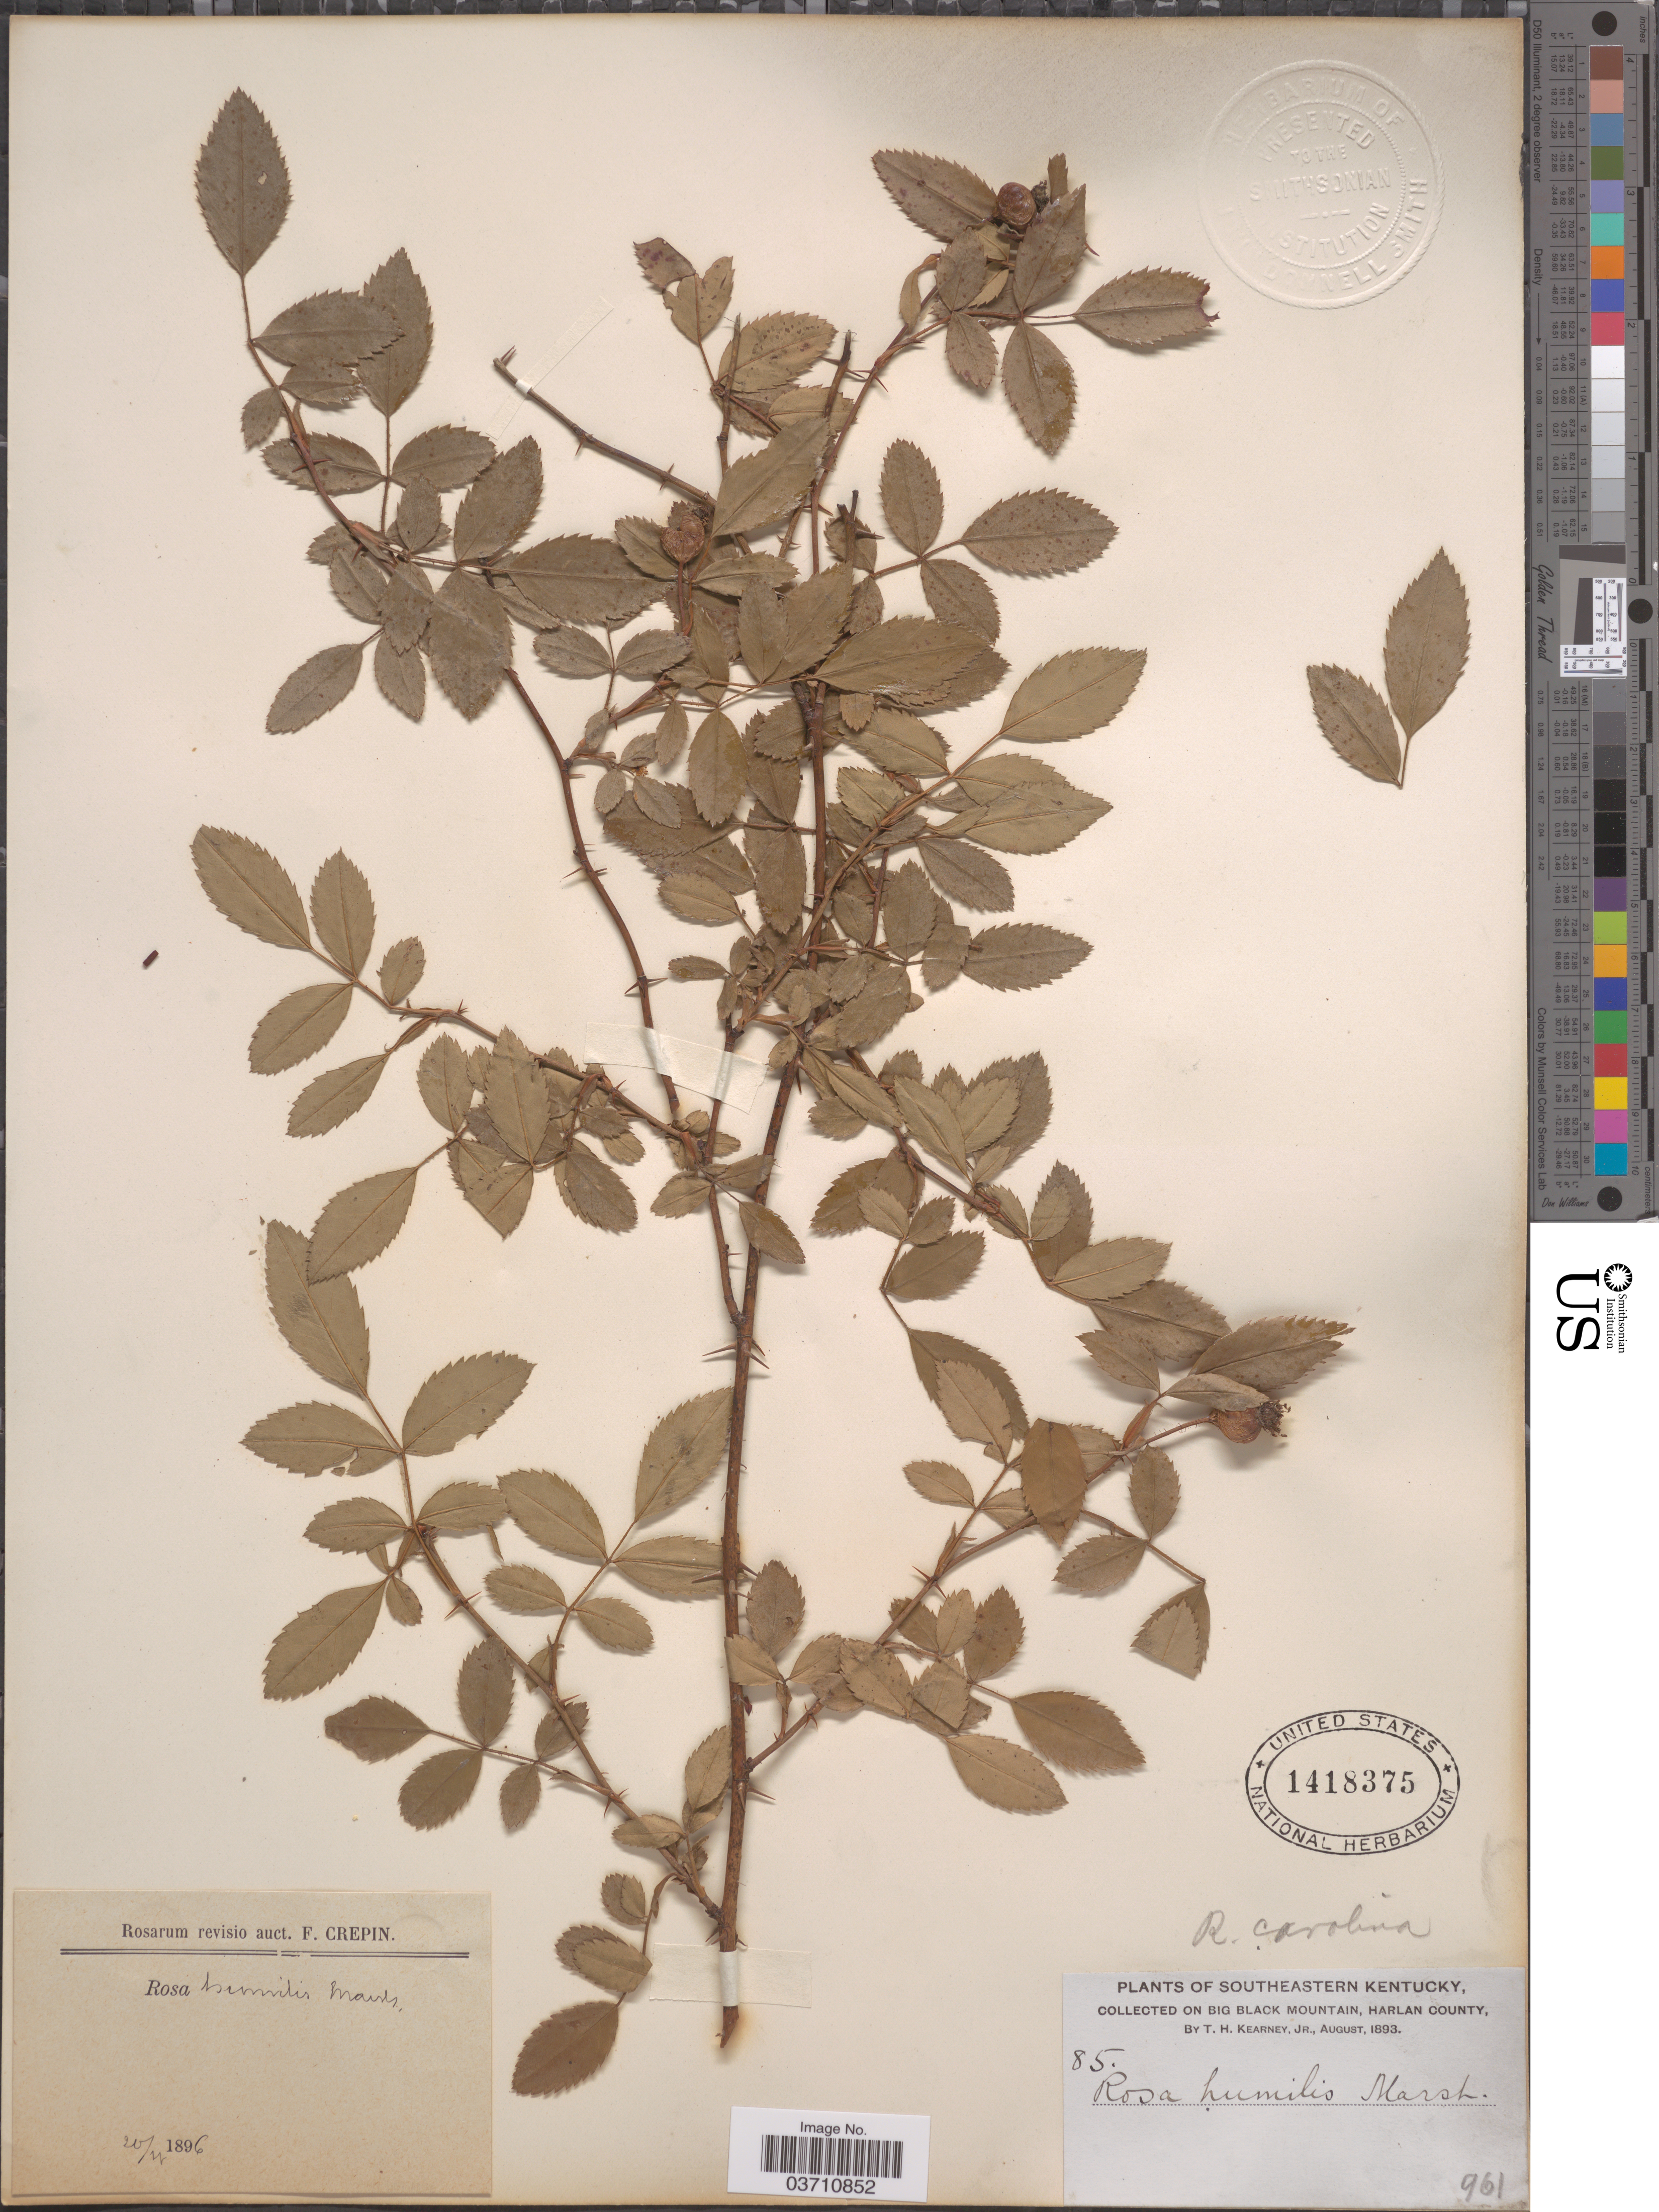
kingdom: Plantae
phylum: Tracheophyta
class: Magnoliopsida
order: Rosales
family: Rosaceae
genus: Rosa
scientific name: Rosa carolina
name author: L.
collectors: T. H. Kearney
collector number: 85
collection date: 1893-08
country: United States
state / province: Kentucky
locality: Southeastern Kentucky. On Big Black Mountain, Harlan County.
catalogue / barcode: US 1418375